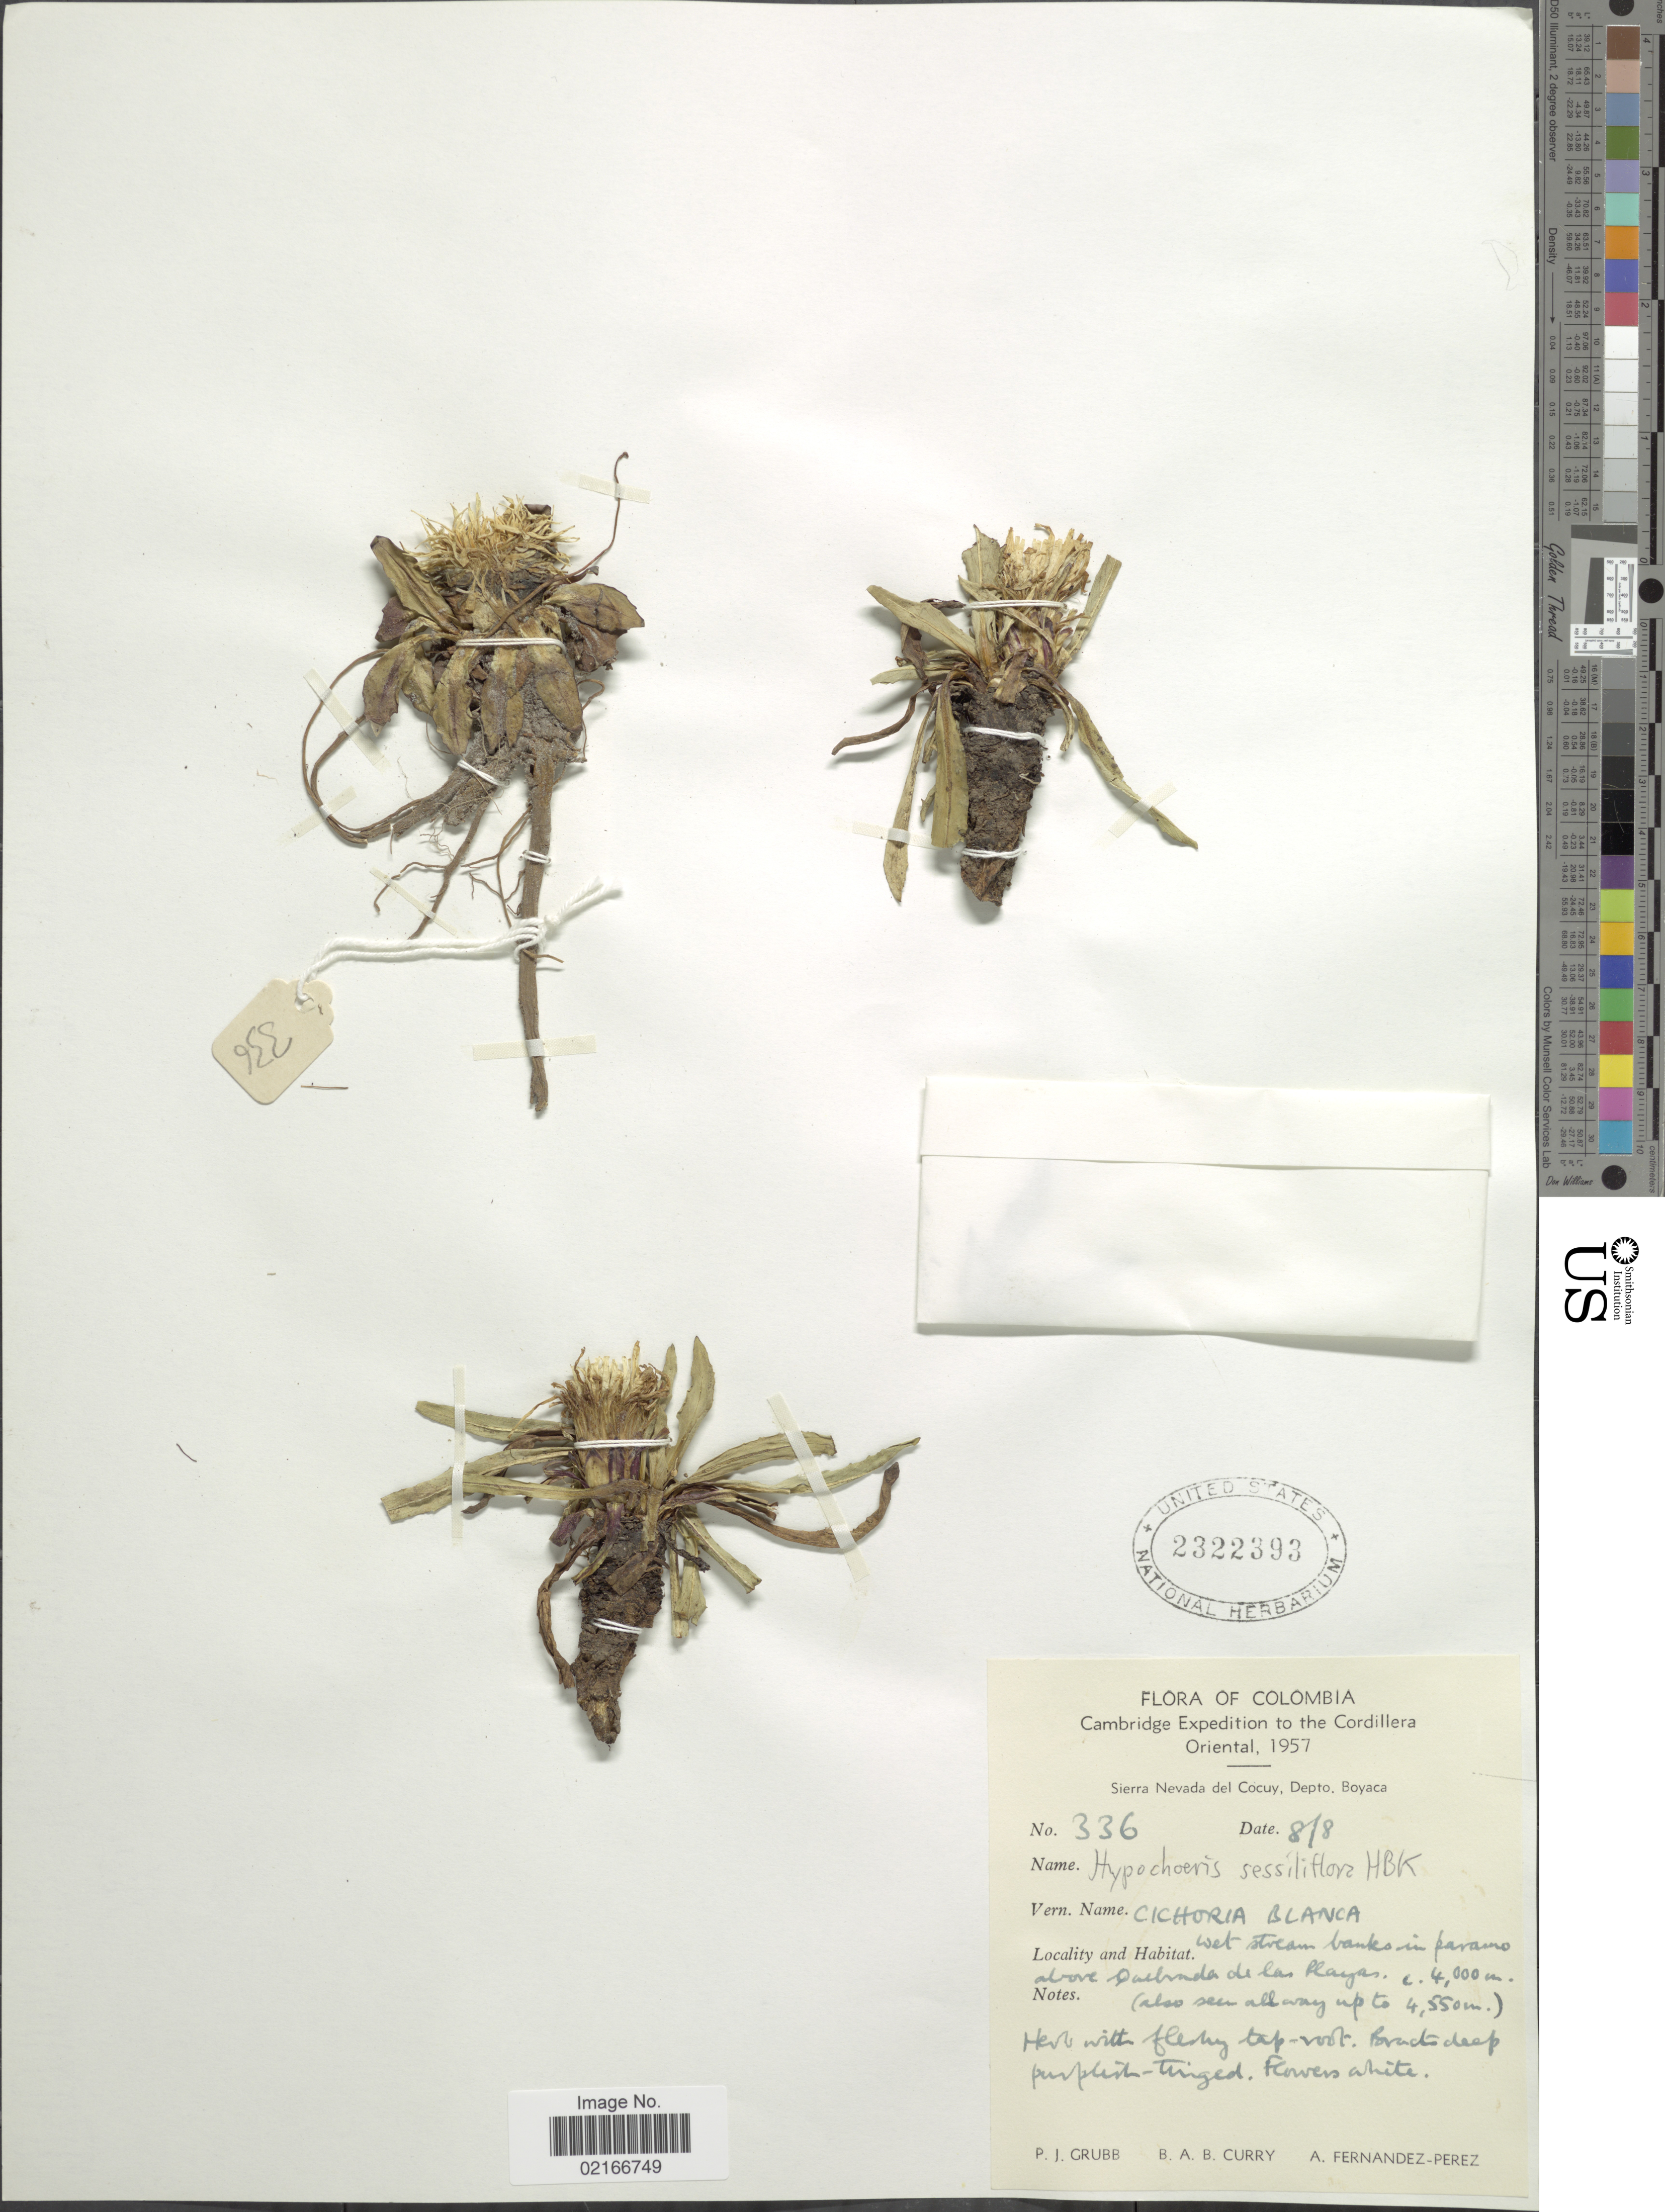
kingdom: Plantae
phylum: Tracheophyta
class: Magnoliopsida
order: Asterales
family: Asteraceae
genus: Hypochaeris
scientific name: Hypochaeris sessiflora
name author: Kunth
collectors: P. J. Grubb, B. Curry & A. Fernández-Pérez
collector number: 336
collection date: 1957-08-08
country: Colombia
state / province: Boyacá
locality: Cordillera Oriental. Sierra Nevada del Cocuy. above Quebrada de las Playas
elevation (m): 4000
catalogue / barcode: US 2322393